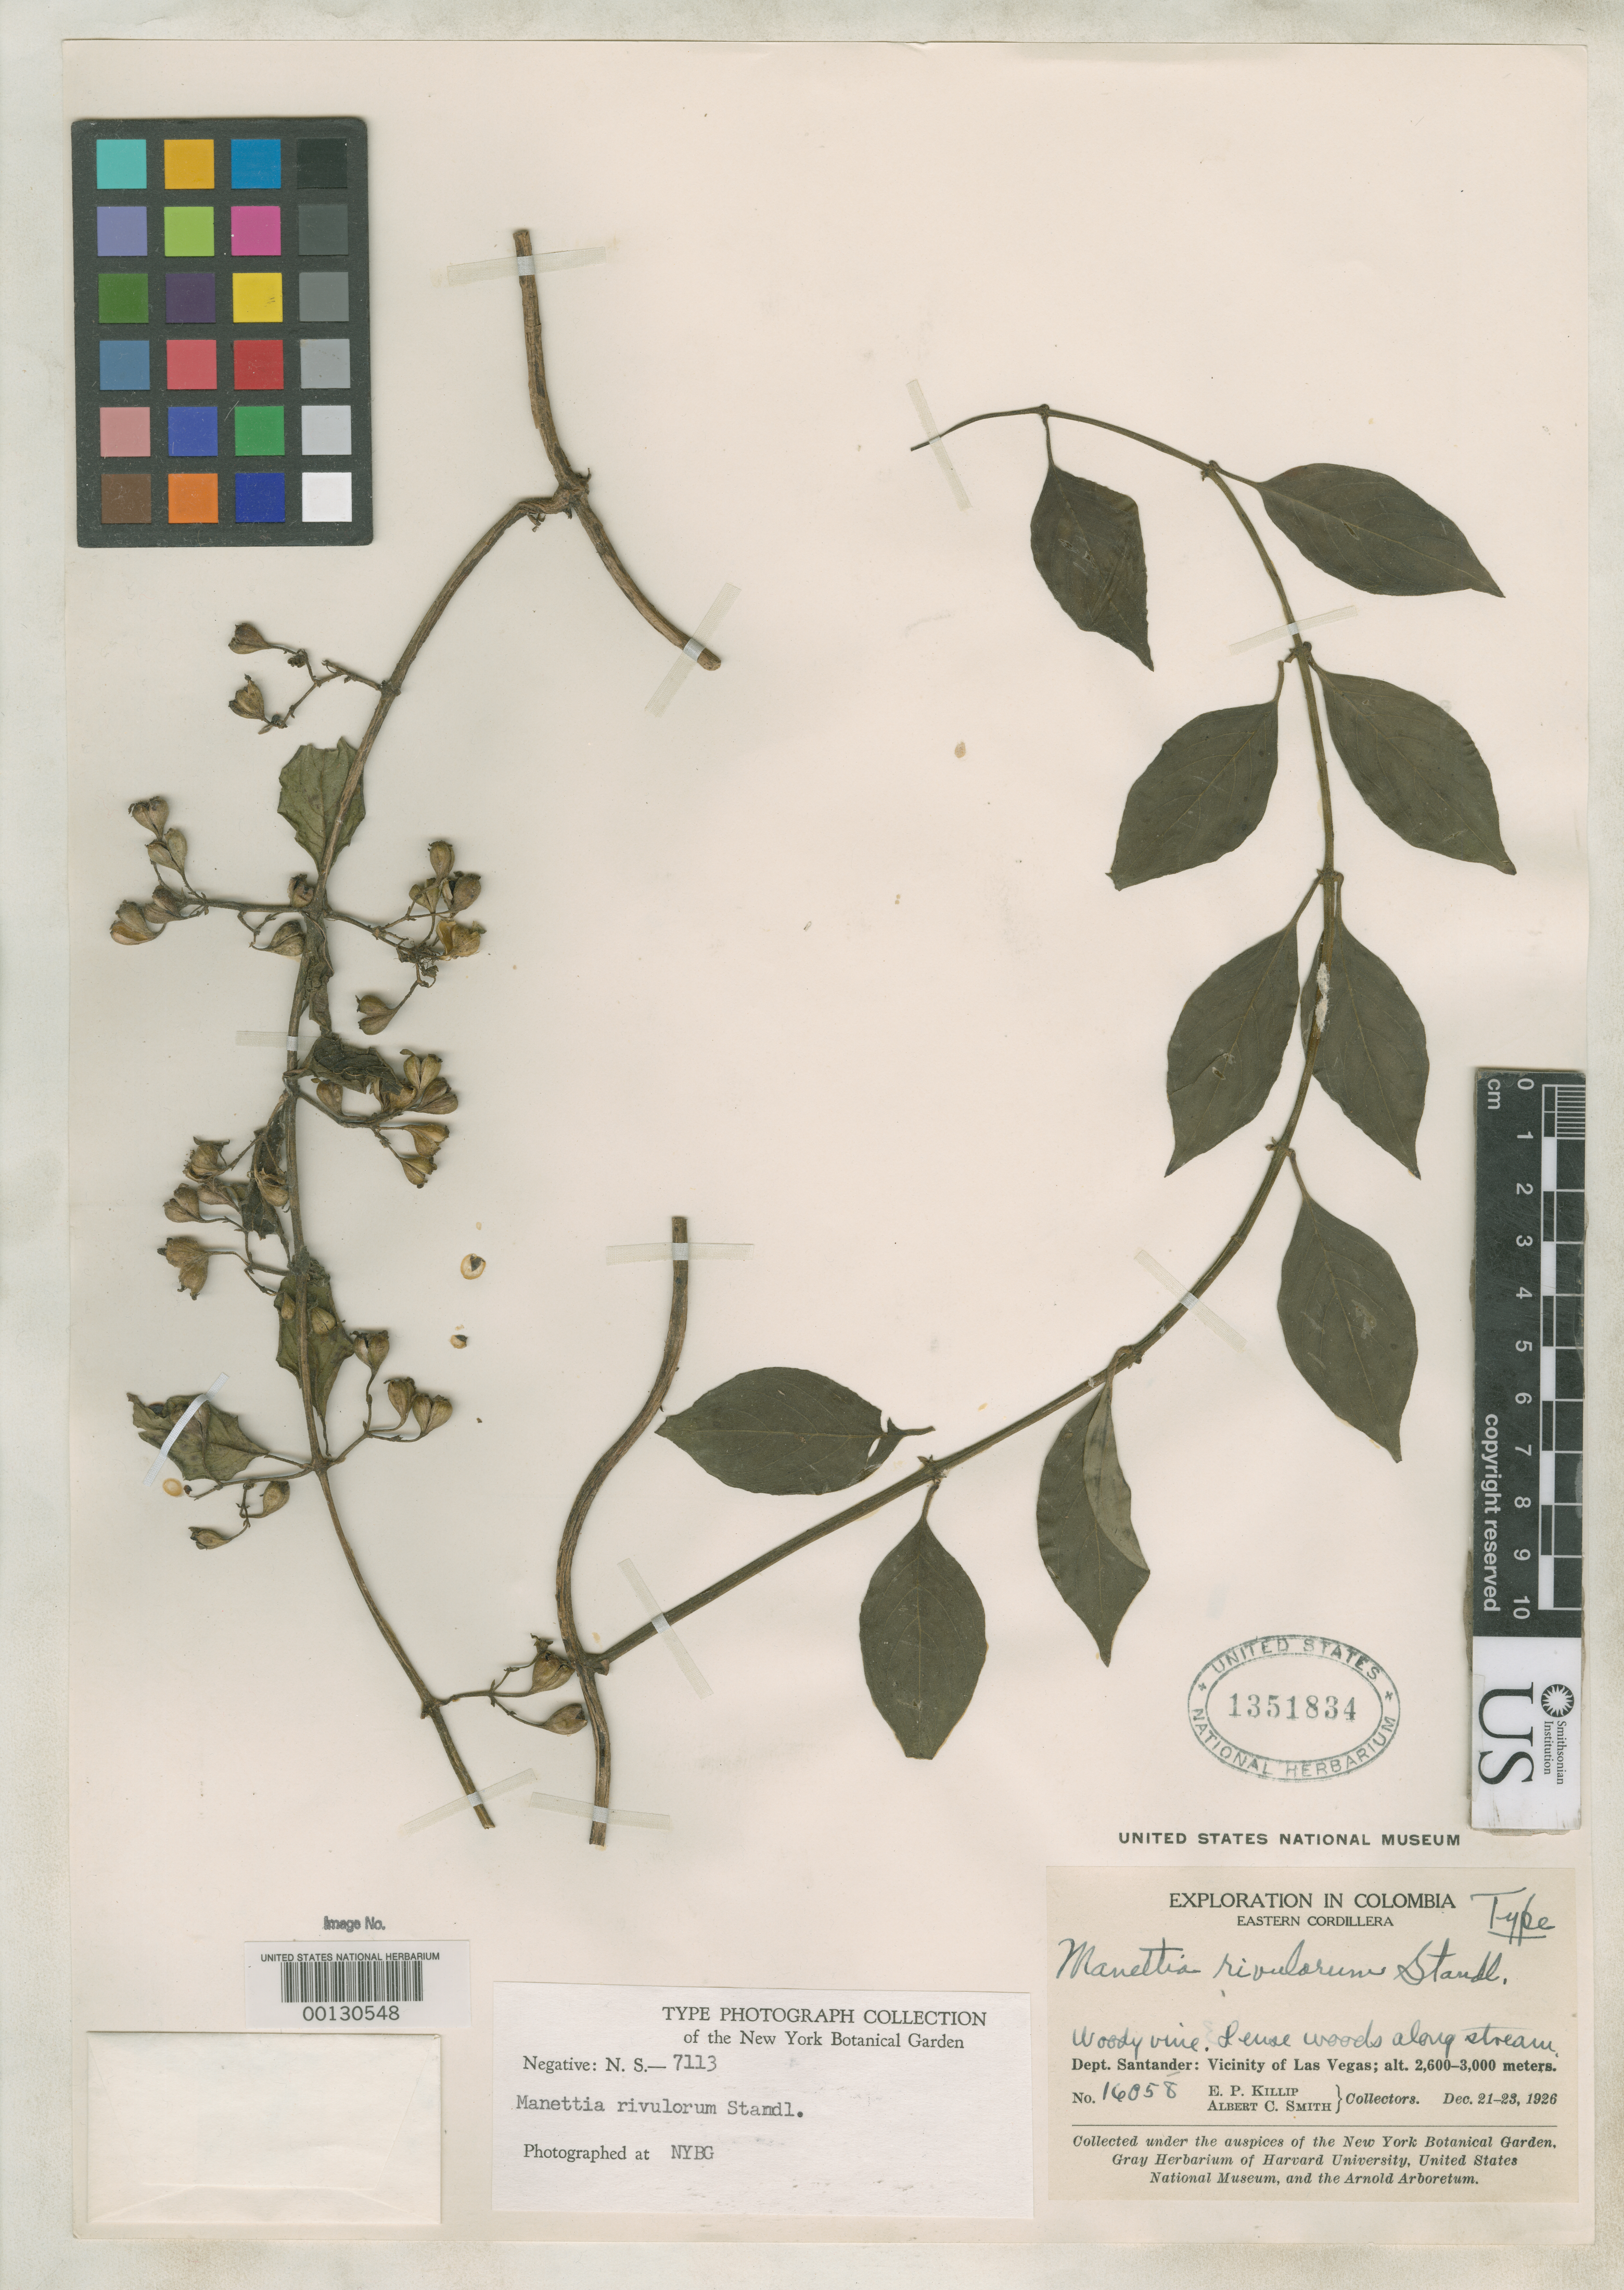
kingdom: Plantae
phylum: Tracheophyta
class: Magnoliopsida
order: Gentianales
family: Rubiaceae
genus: Manettia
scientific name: Manettia rivulorum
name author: Standl.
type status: Holotype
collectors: E. P. Killip & A. C. Smith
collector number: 16058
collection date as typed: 21 Dec 1926 to 23 Dec 1926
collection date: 1926-12-21/1926-12-23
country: Colombia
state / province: Santander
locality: Las Vegas vicinity.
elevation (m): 2600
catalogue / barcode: US 1351834